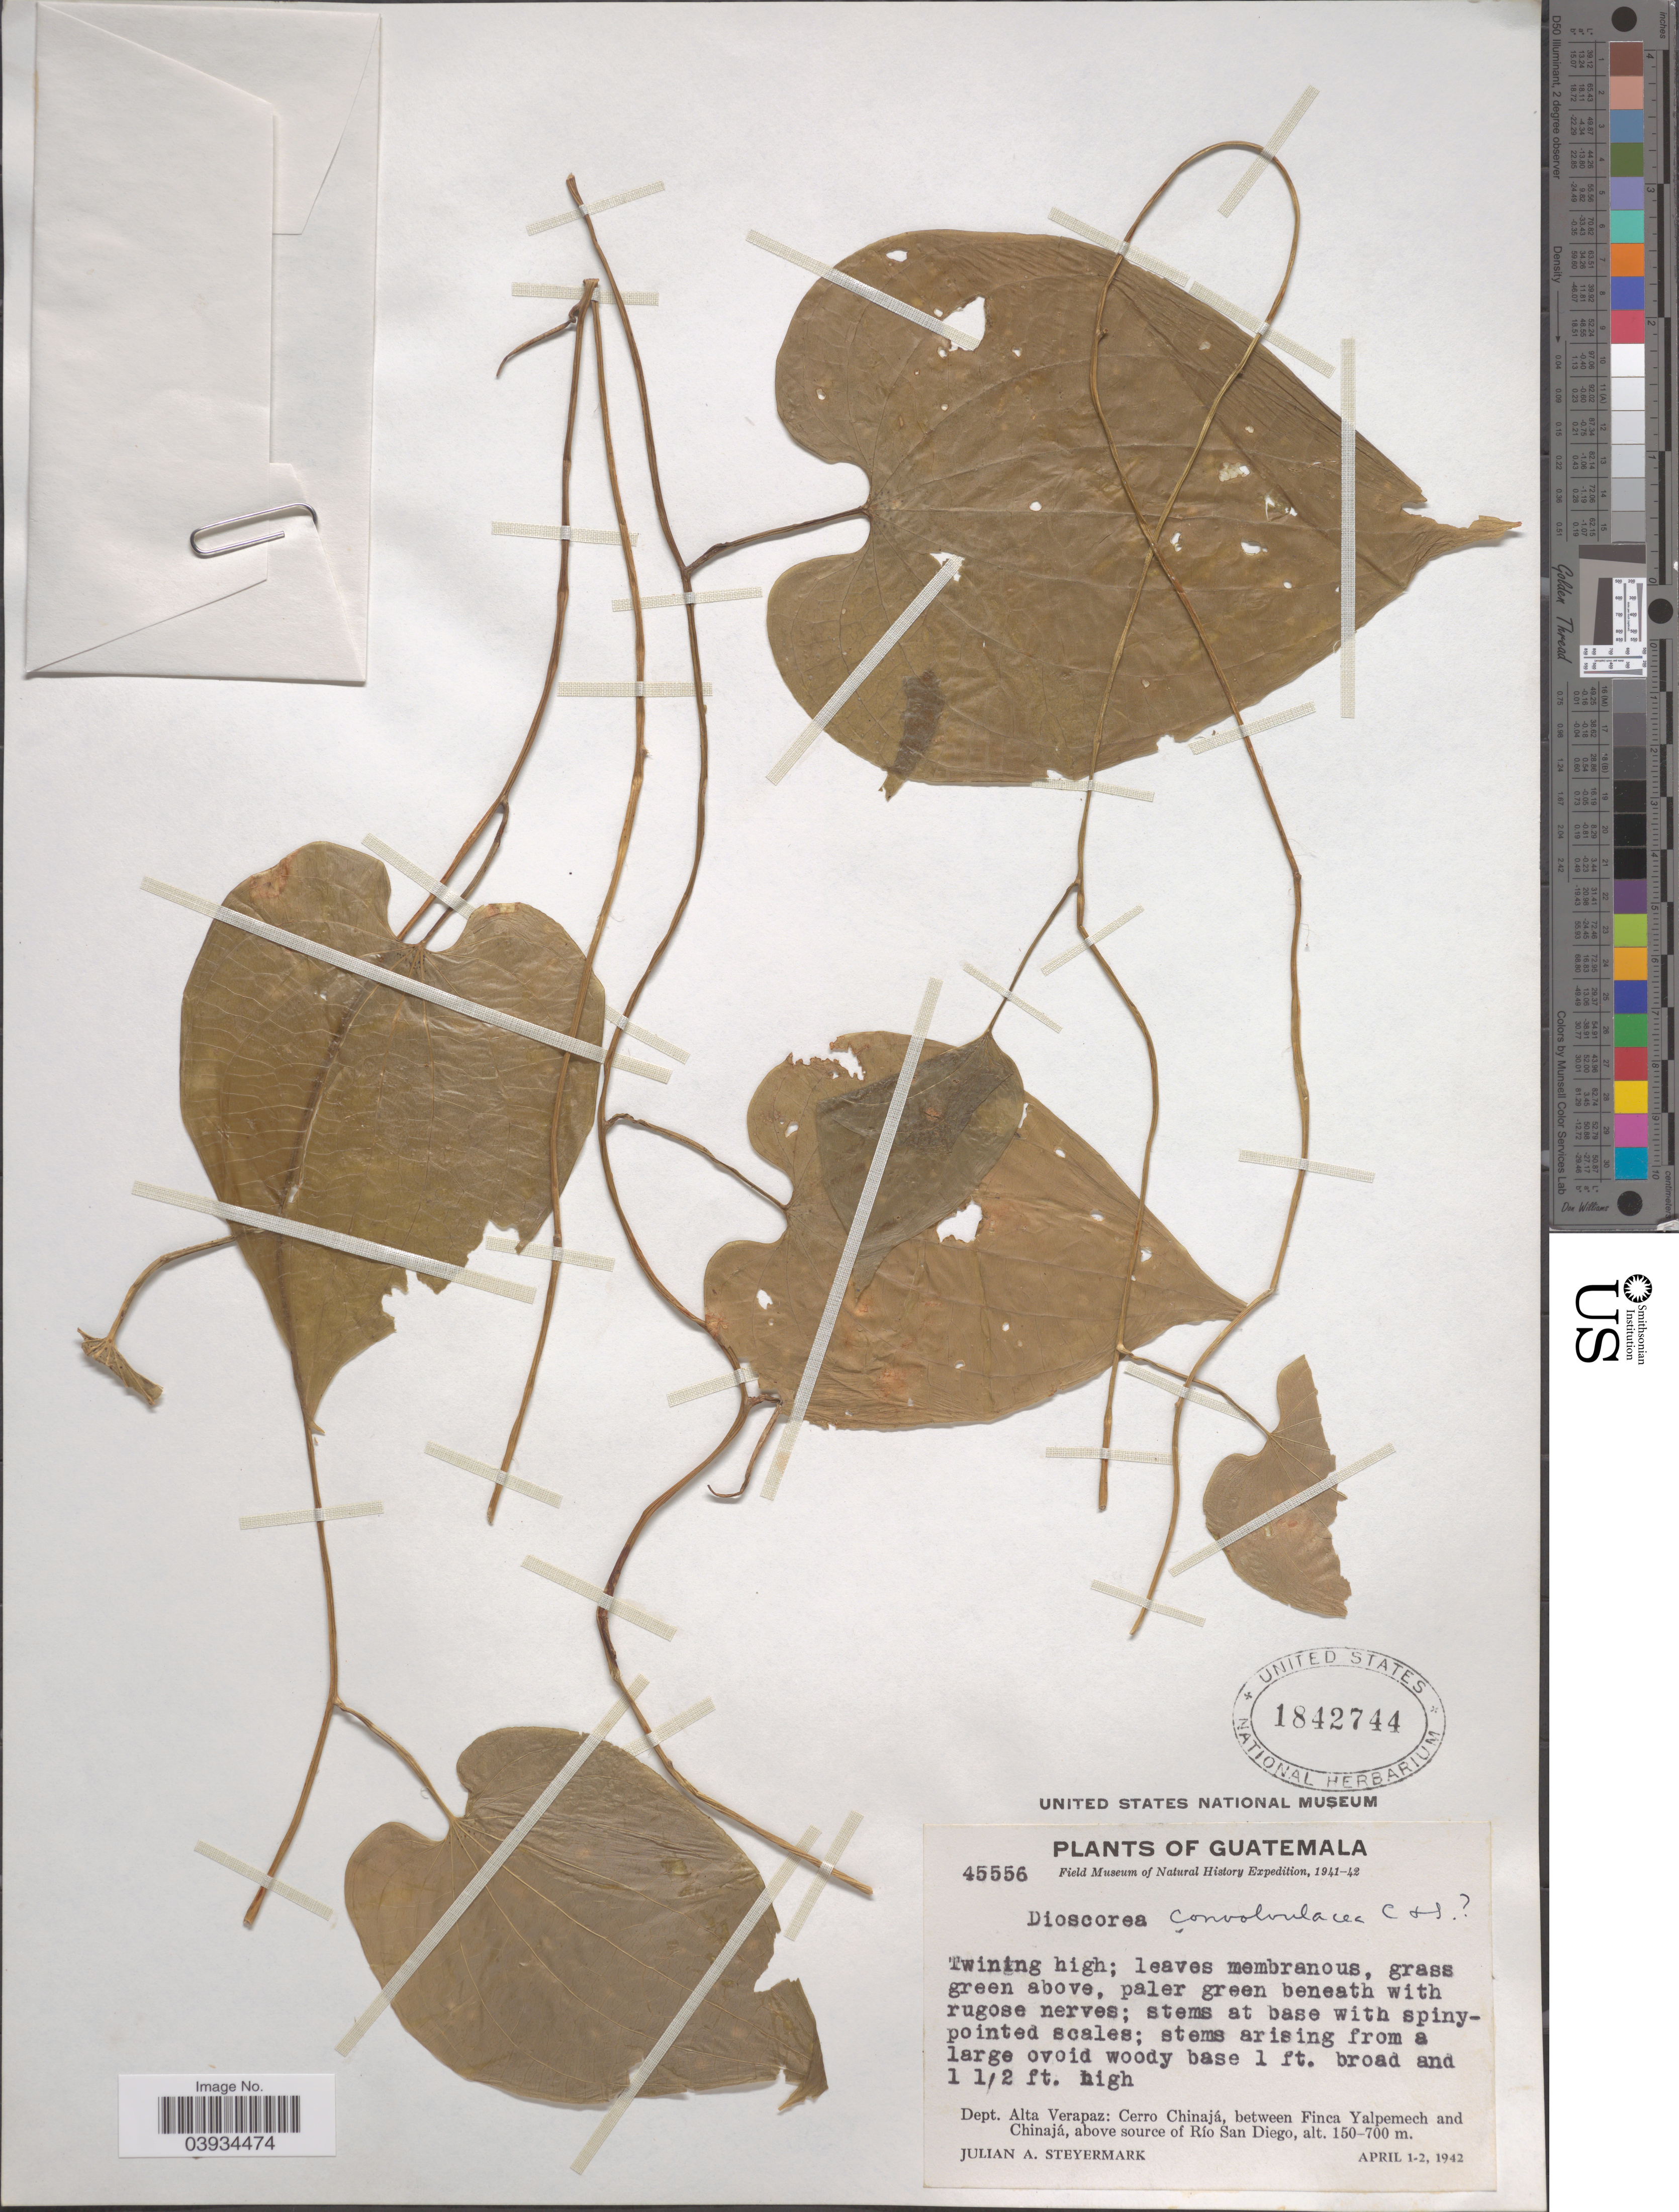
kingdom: Plantae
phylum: Tracheophyta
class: Liliopsida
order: Dioscoreales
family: Dioscoreaceae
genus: Dioscorea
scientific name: Dioscorea convolvulacea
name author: Schltdl. & Cham.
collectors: J. Steyermark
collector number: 45556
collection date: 1942-04-01/1942-04-02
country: Guatemala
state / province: Alta Verapaz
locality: Dept. Alta Verapaz: Cerro Chinajá, between Finca Yalpemech and Chinajá, above source of Río San Diego.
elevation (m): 150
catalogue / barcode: US 1842744